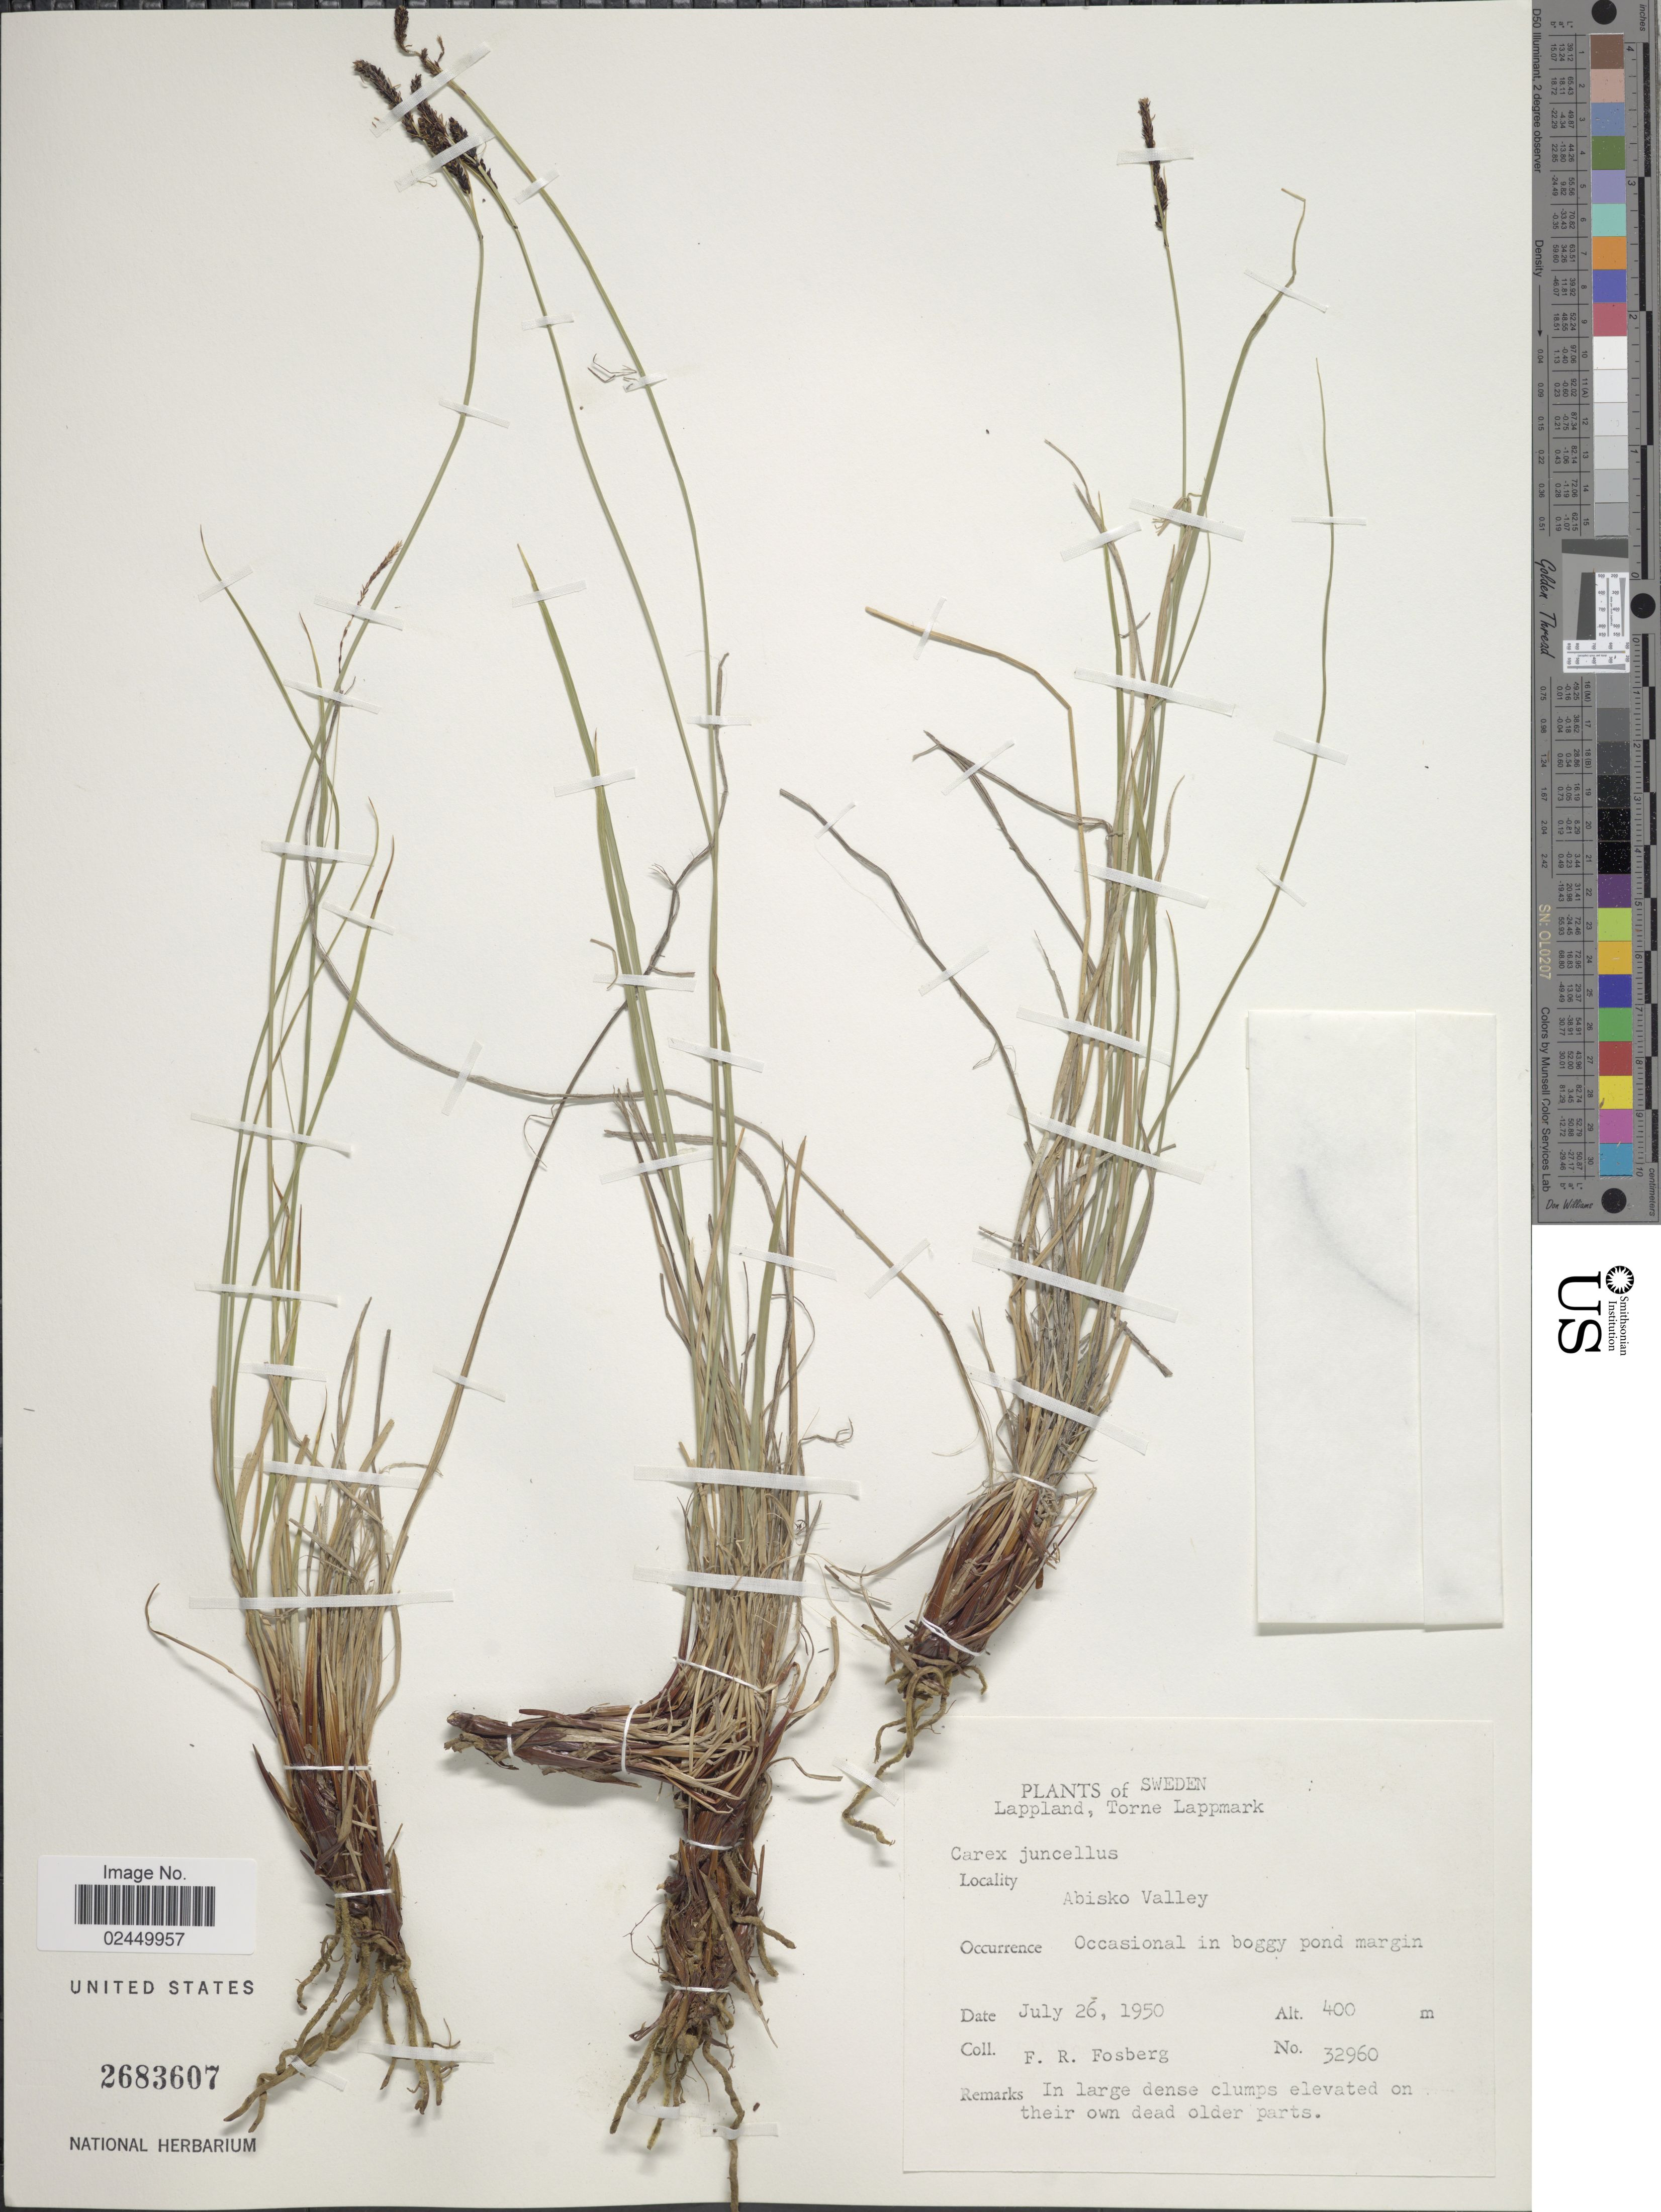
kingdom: Plantae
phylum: Tracheophyta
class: Liliopsida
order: Poales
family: Cyperaceae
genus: Carex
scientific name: Carex juncella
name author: (Fr.) Th. Fr.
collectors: F. R. Fosberg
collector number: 32960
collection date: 1950-07-26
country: Finland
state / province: Lappi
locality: Lappland, Torne Lappmark. Abisko Valley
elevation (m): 400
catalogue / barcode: US 2683607